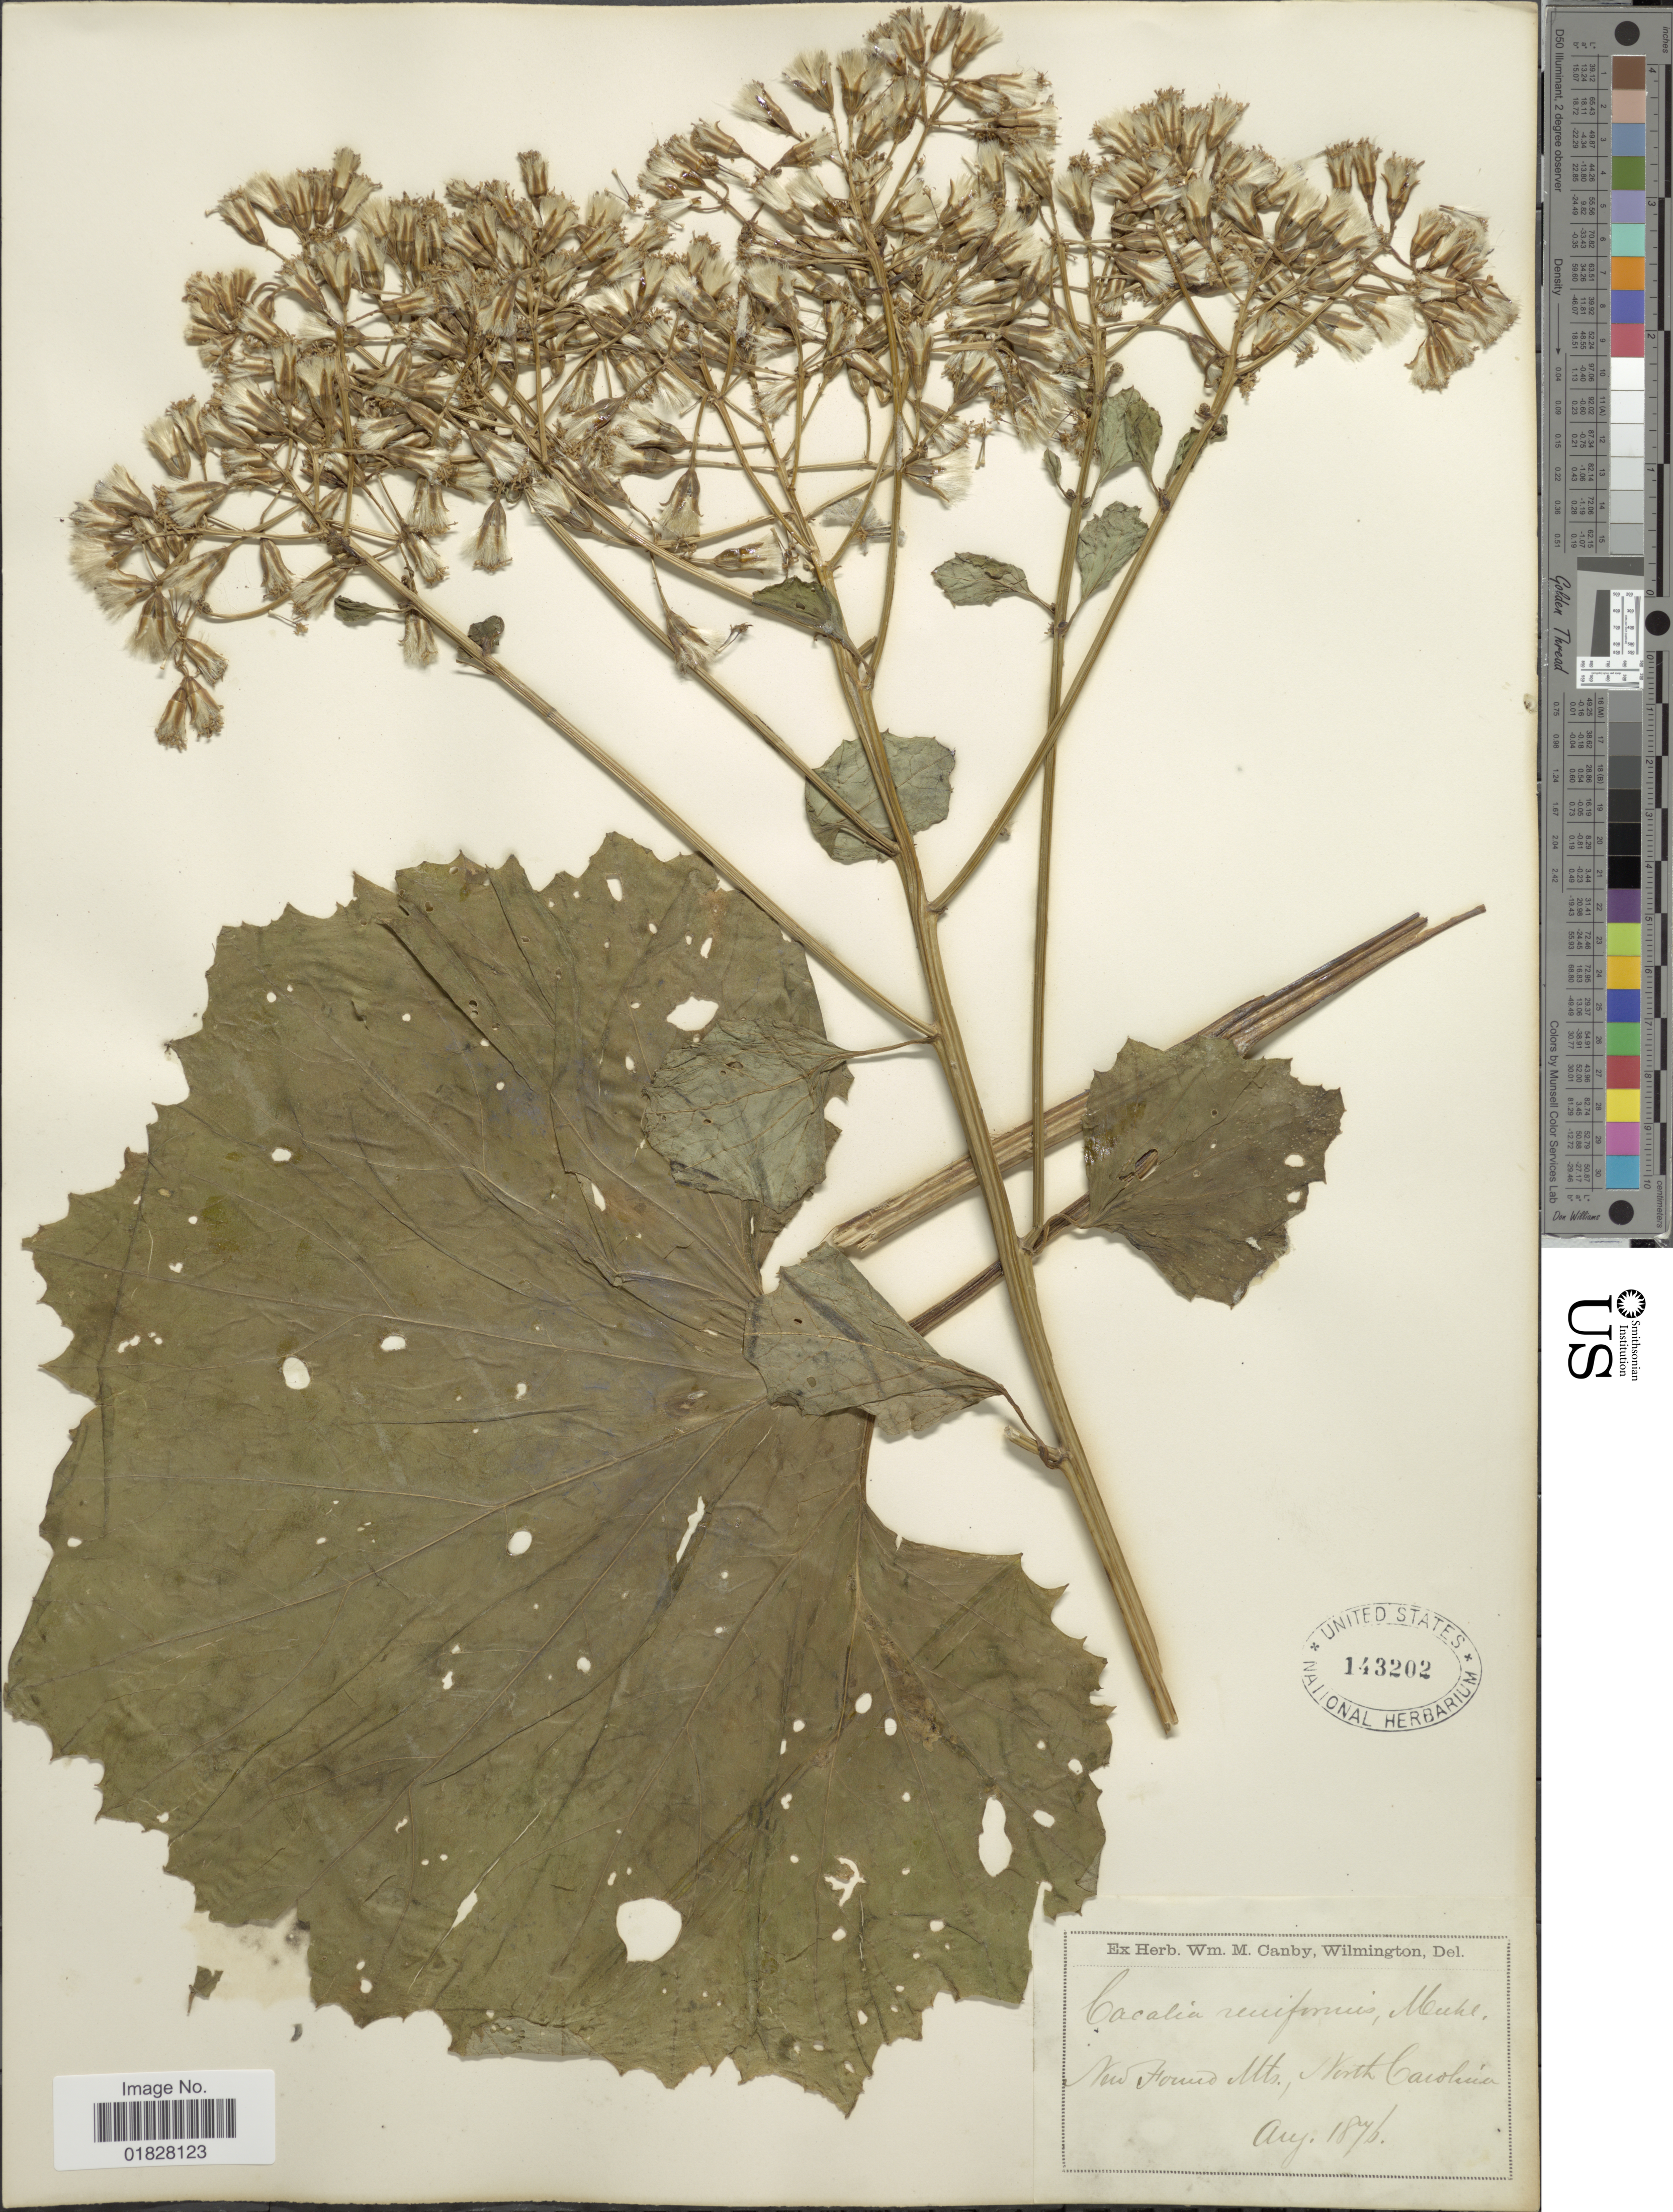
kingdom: Plantae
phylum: Tracheophyta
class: Magnoliopsida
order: Asterales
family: Asteraceae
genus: Arnoglossum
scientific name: Arnoglossum reniforme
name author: (Hook.) H. Rob.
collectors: ex herb. W.M. Canby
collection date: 1876-08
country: United States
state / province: North Carolina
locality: New Found Mts., North Carolina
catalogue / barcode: US 143202